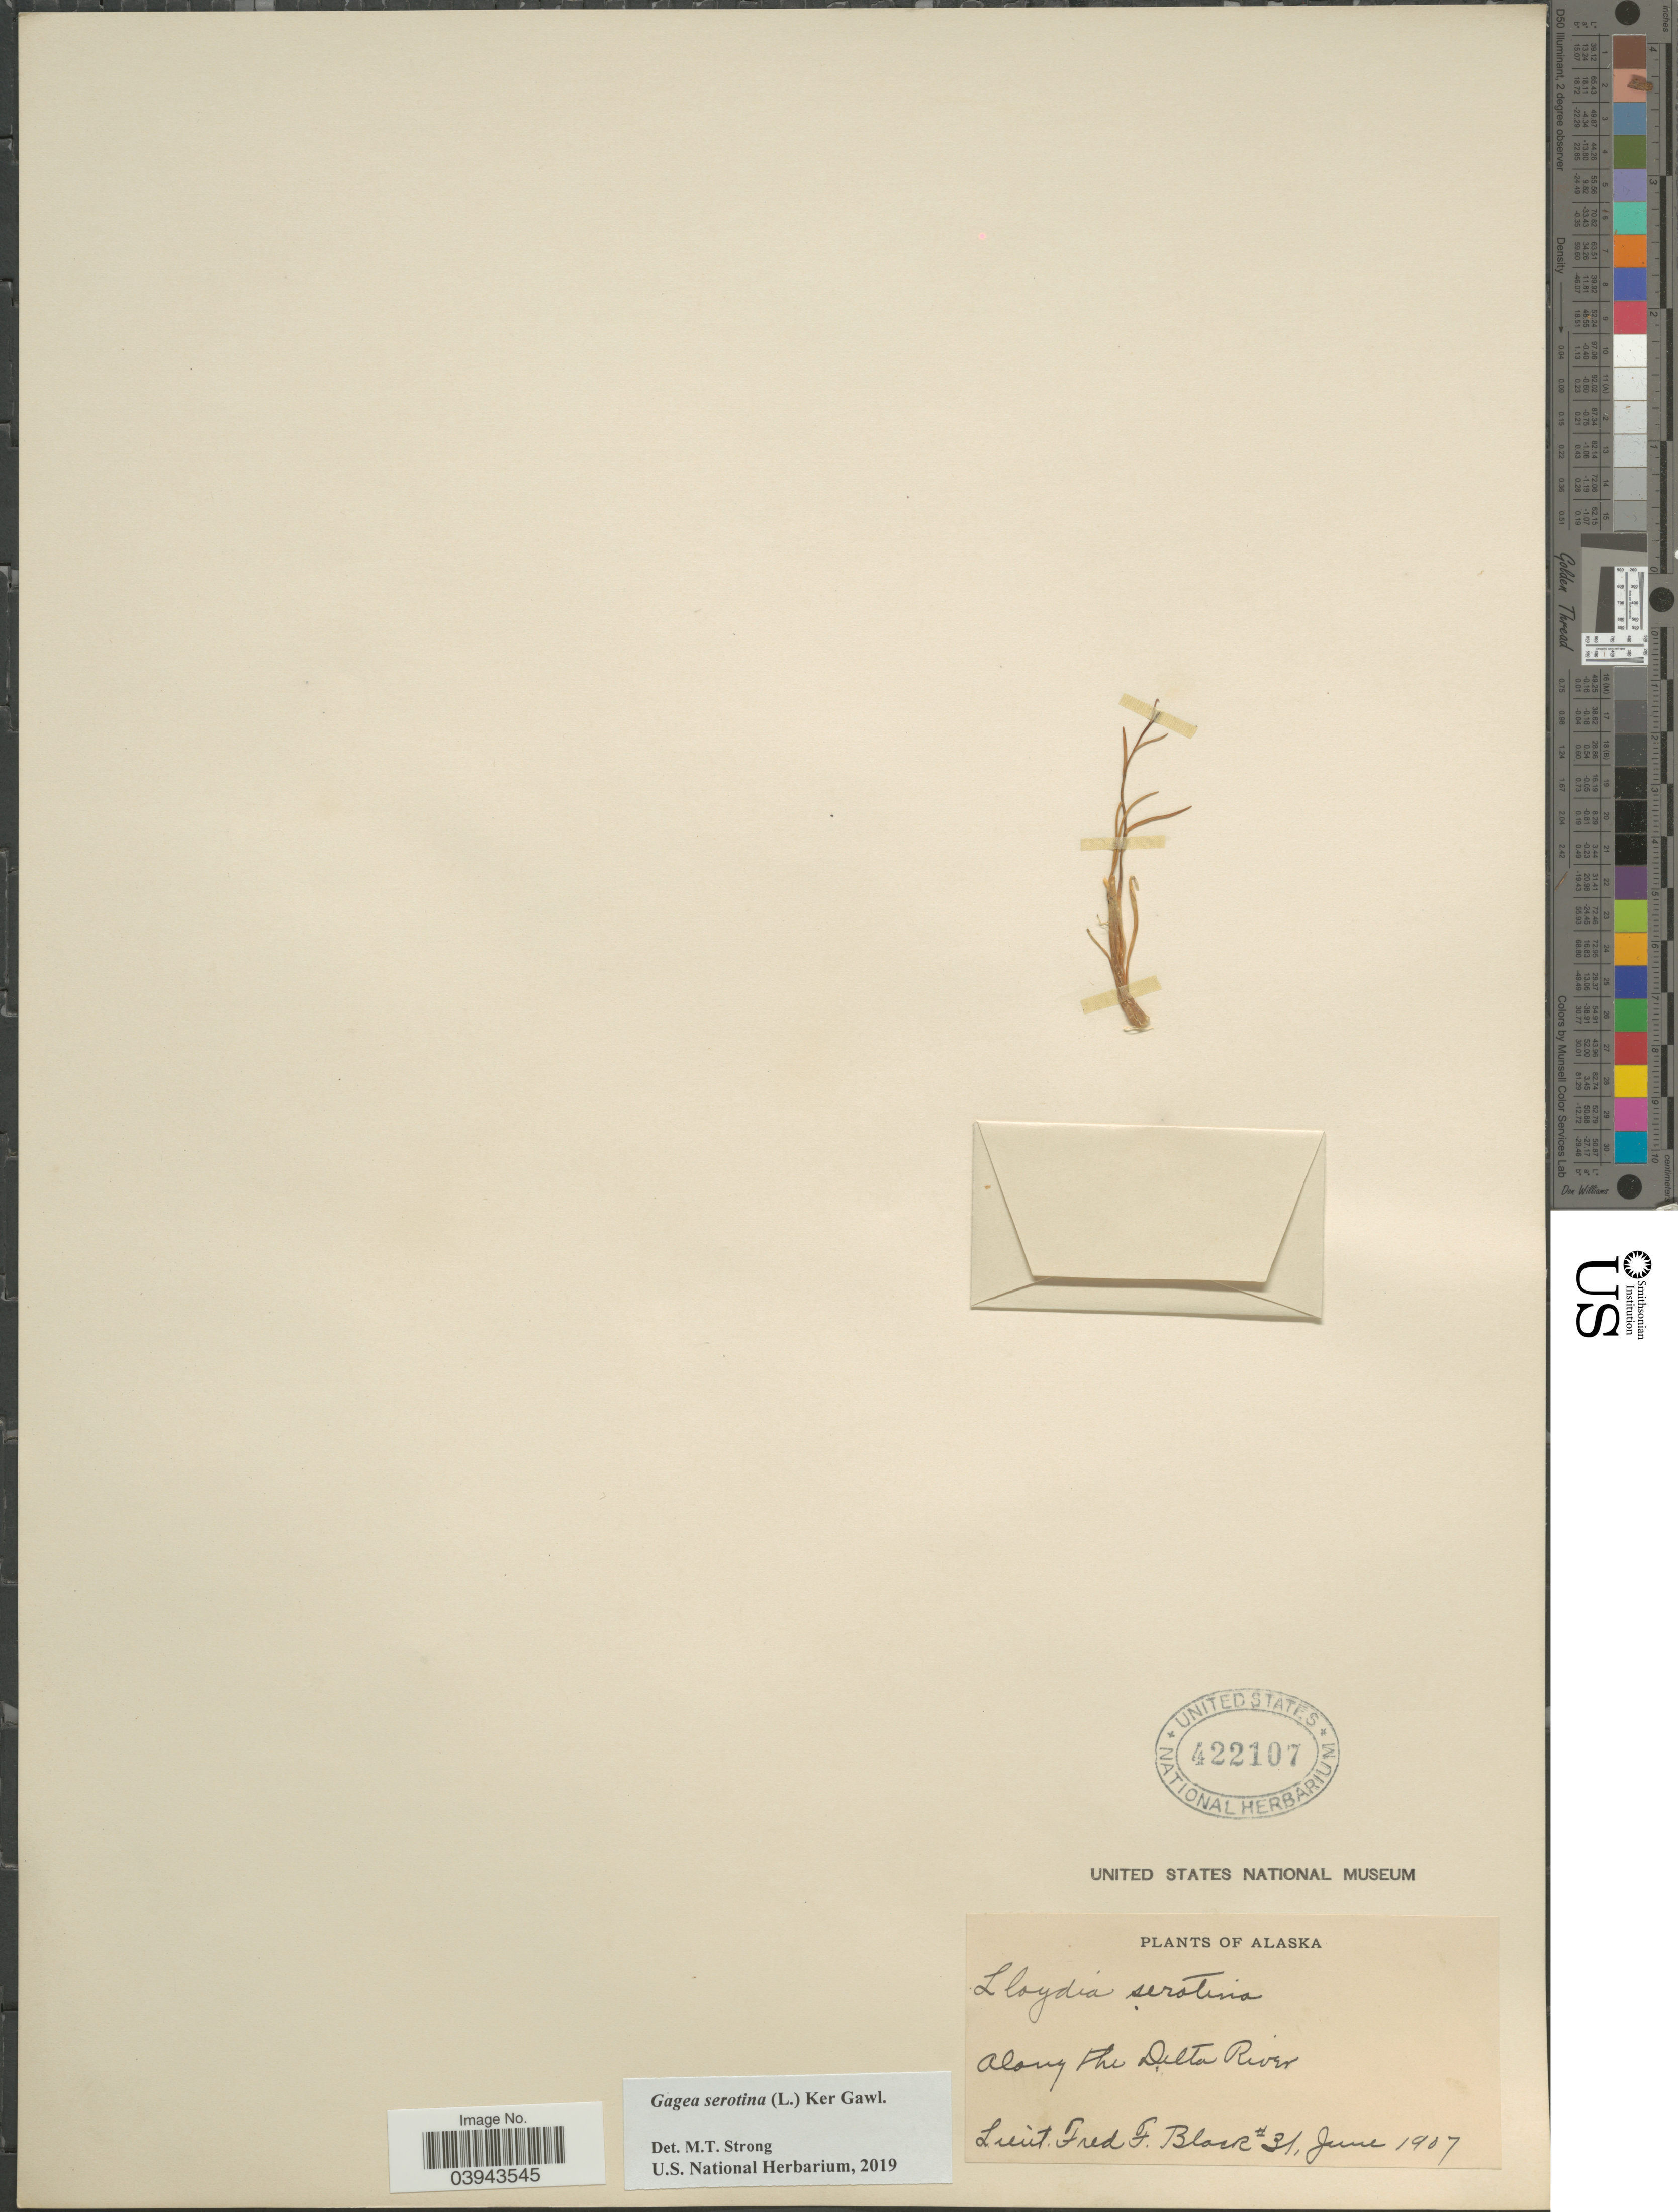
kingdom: Plantae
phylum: Tracheophyta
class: Liliopsida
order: Liliales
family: Liliaceae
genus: Lloydia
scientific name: Lloydia serotina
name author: (L.) Salisb. ex Rchb.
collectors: F. Black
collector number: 31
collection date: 1907-06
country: United States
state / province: Alaska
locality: Along the Delta River.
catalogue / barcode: US 422107